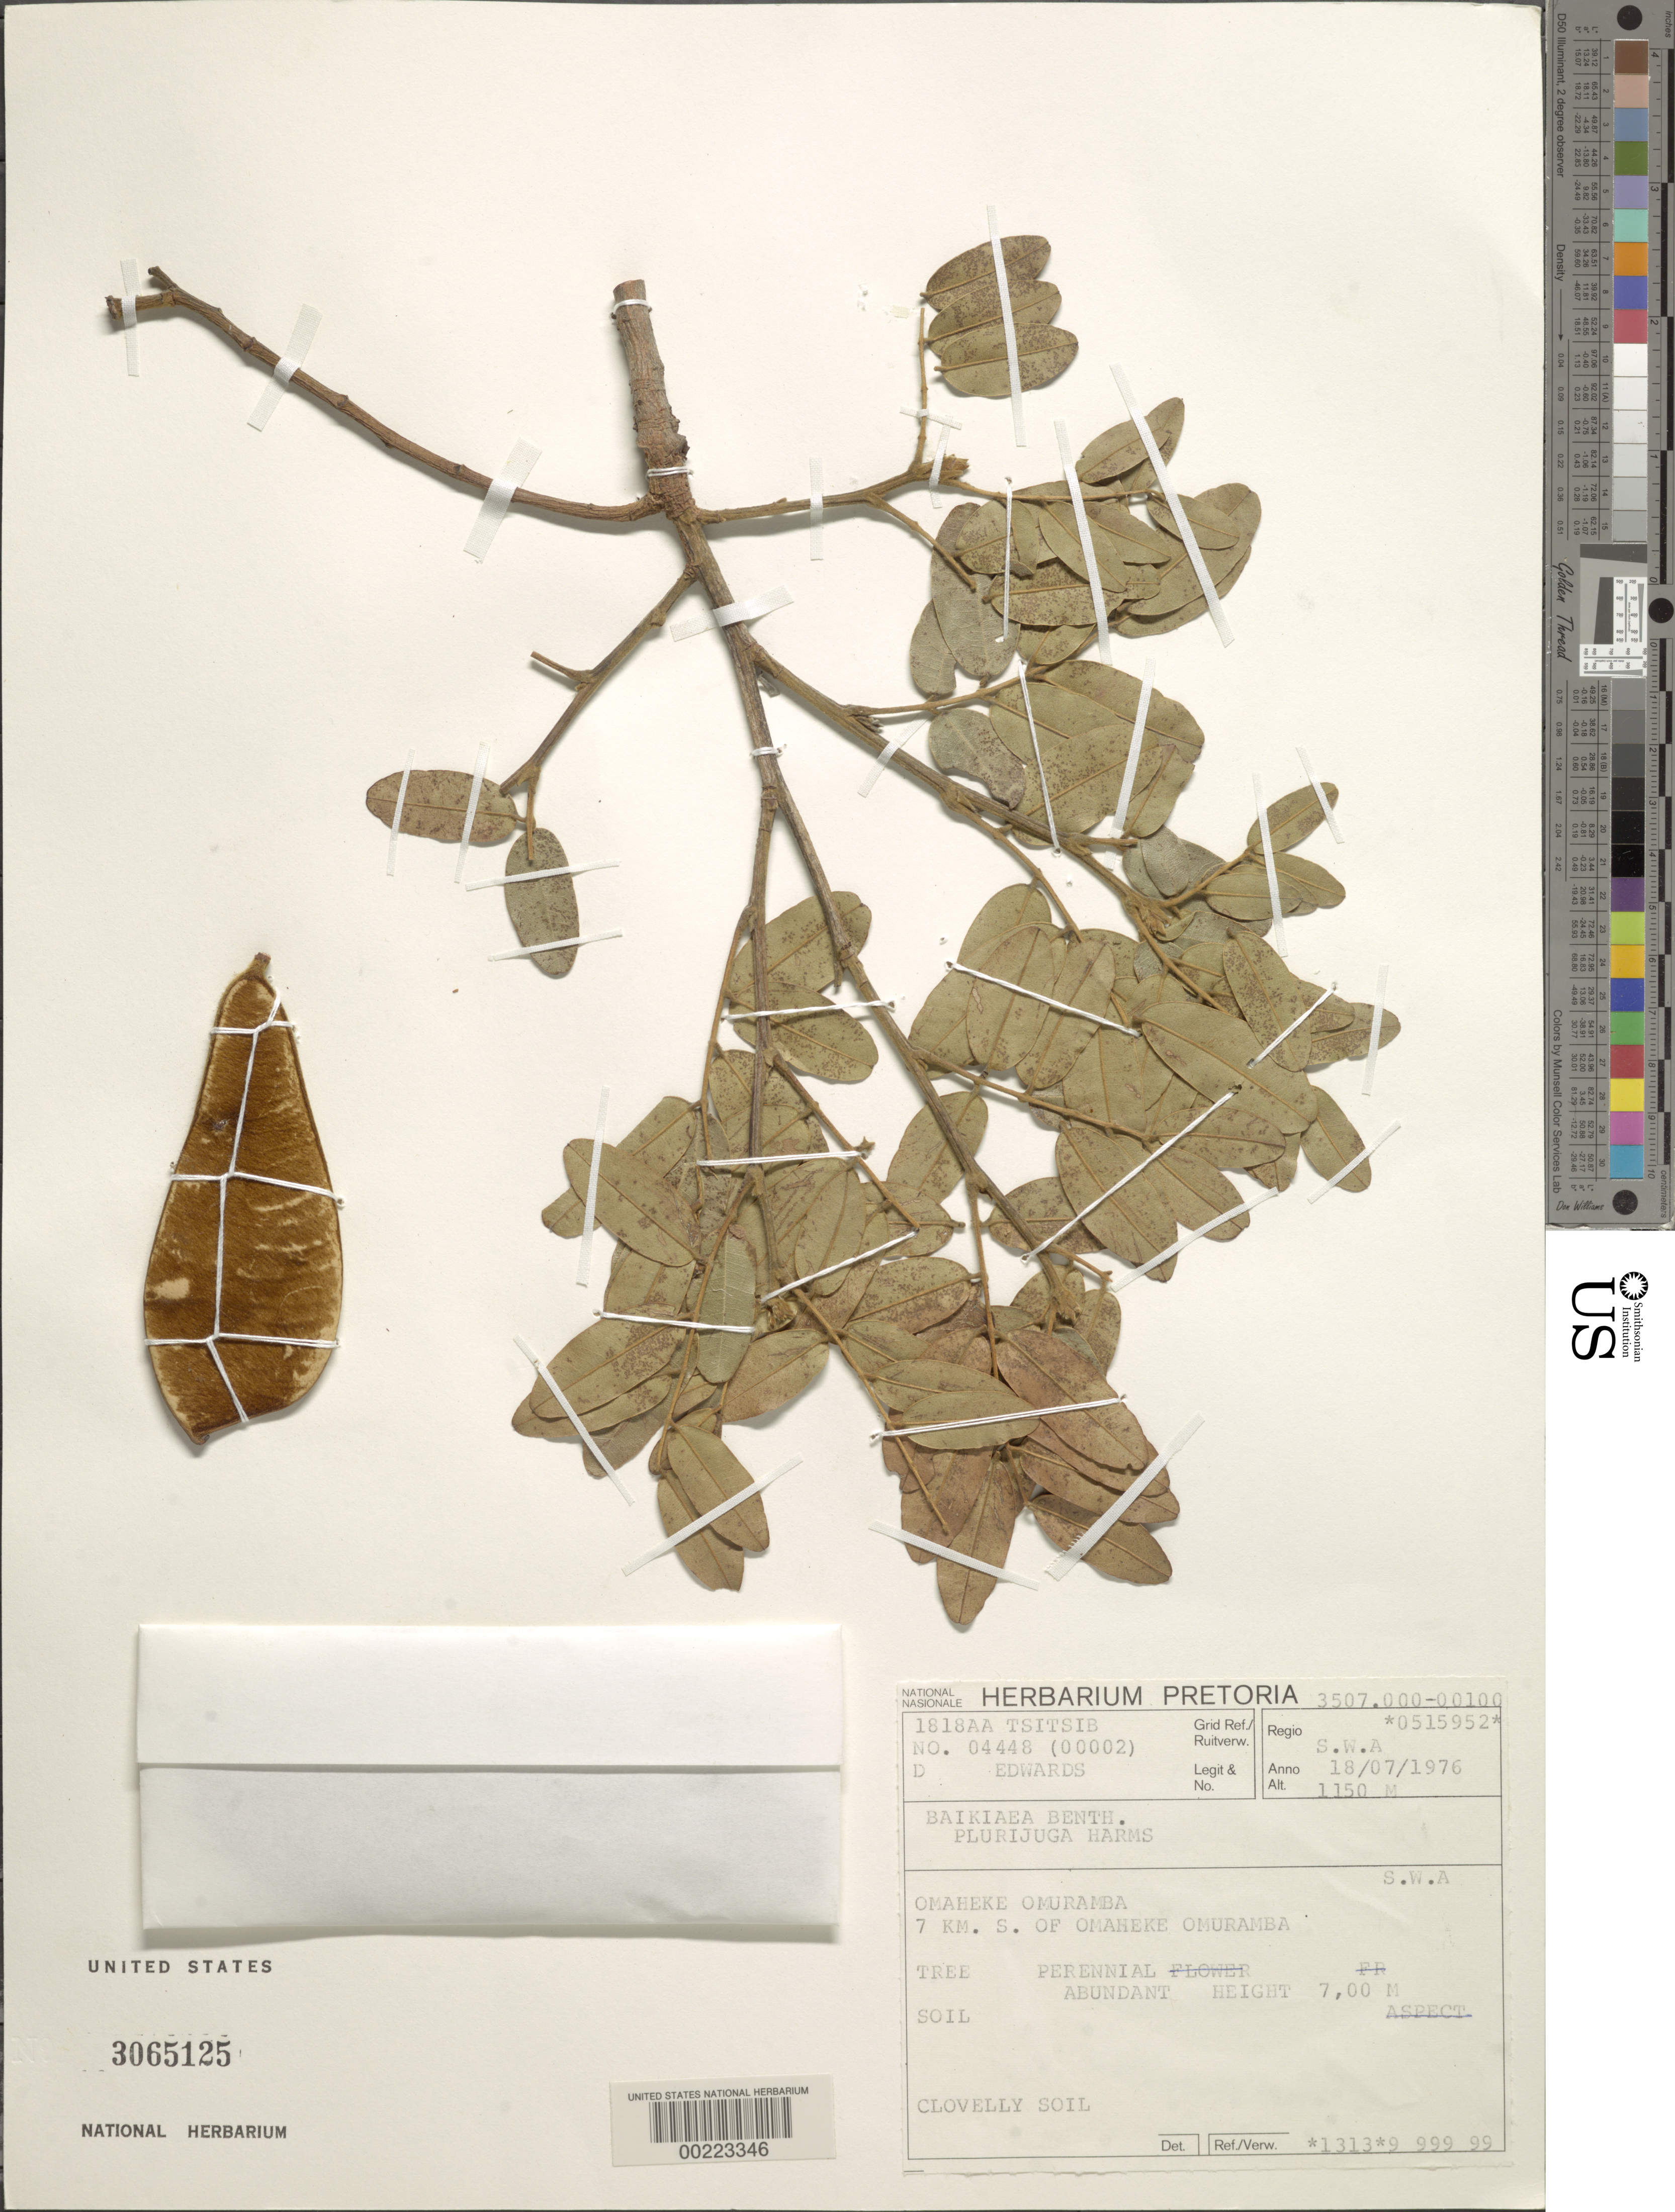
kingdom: Plantae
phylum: Tracheophyta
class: Magnoliopsida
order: Fabales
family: Fabaceae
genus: Baikiaea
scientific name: Baikiaea plurijuga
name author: Harms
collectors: D. Edwards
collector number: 4448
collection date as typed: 18 Jul 1976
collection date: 1976-07-18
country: Namibia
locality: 7 km s of omaheke omuramba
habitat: Clovelly soil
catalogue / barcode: US 3065125